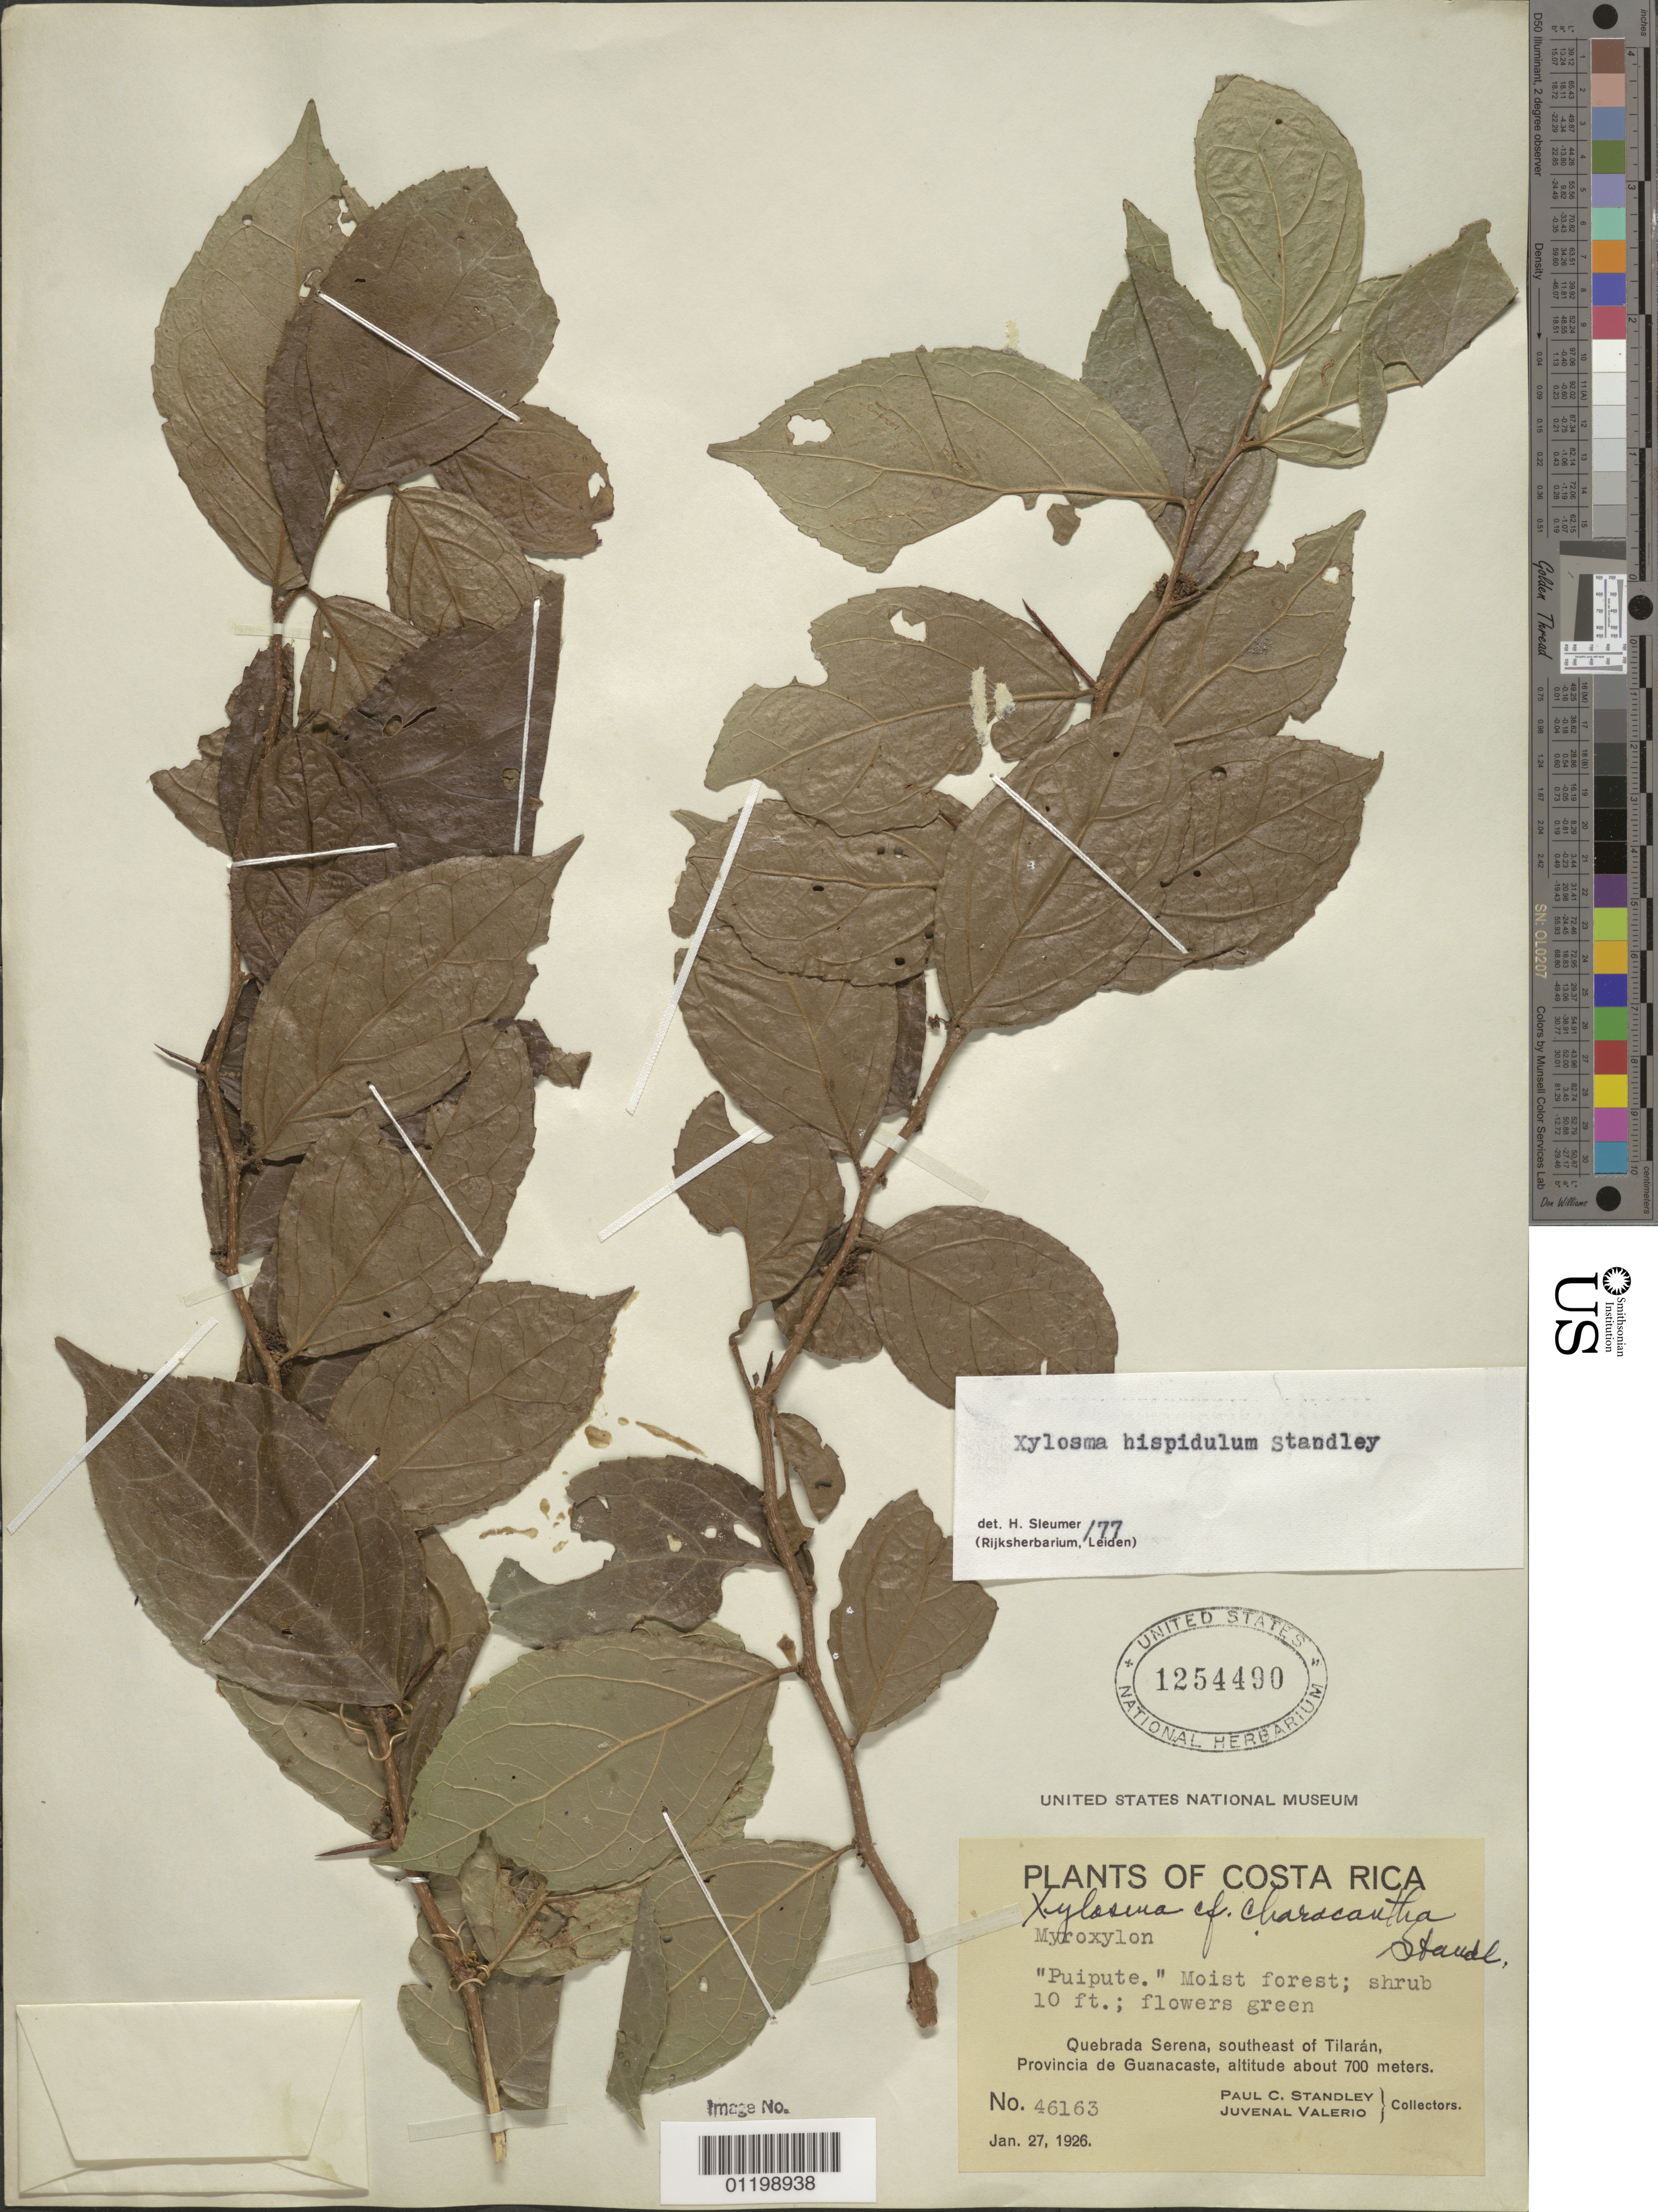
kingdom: Plantae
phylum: Tracheophyta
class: Magnoliopsida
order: Malpighiales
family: Salicaceae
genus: Xylosma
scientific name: Xylosma hispidula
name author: Standl.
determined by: Sleumer, H. O.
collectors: P. C. Standley & J. Valerio R.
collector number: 46163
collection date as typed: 27 Jan 1926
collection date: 1926-01-27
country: Costa Rica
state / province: Guanacaste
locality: Quebrada Serena, SE of Tilaran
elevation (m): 700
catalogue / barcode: US 1254490